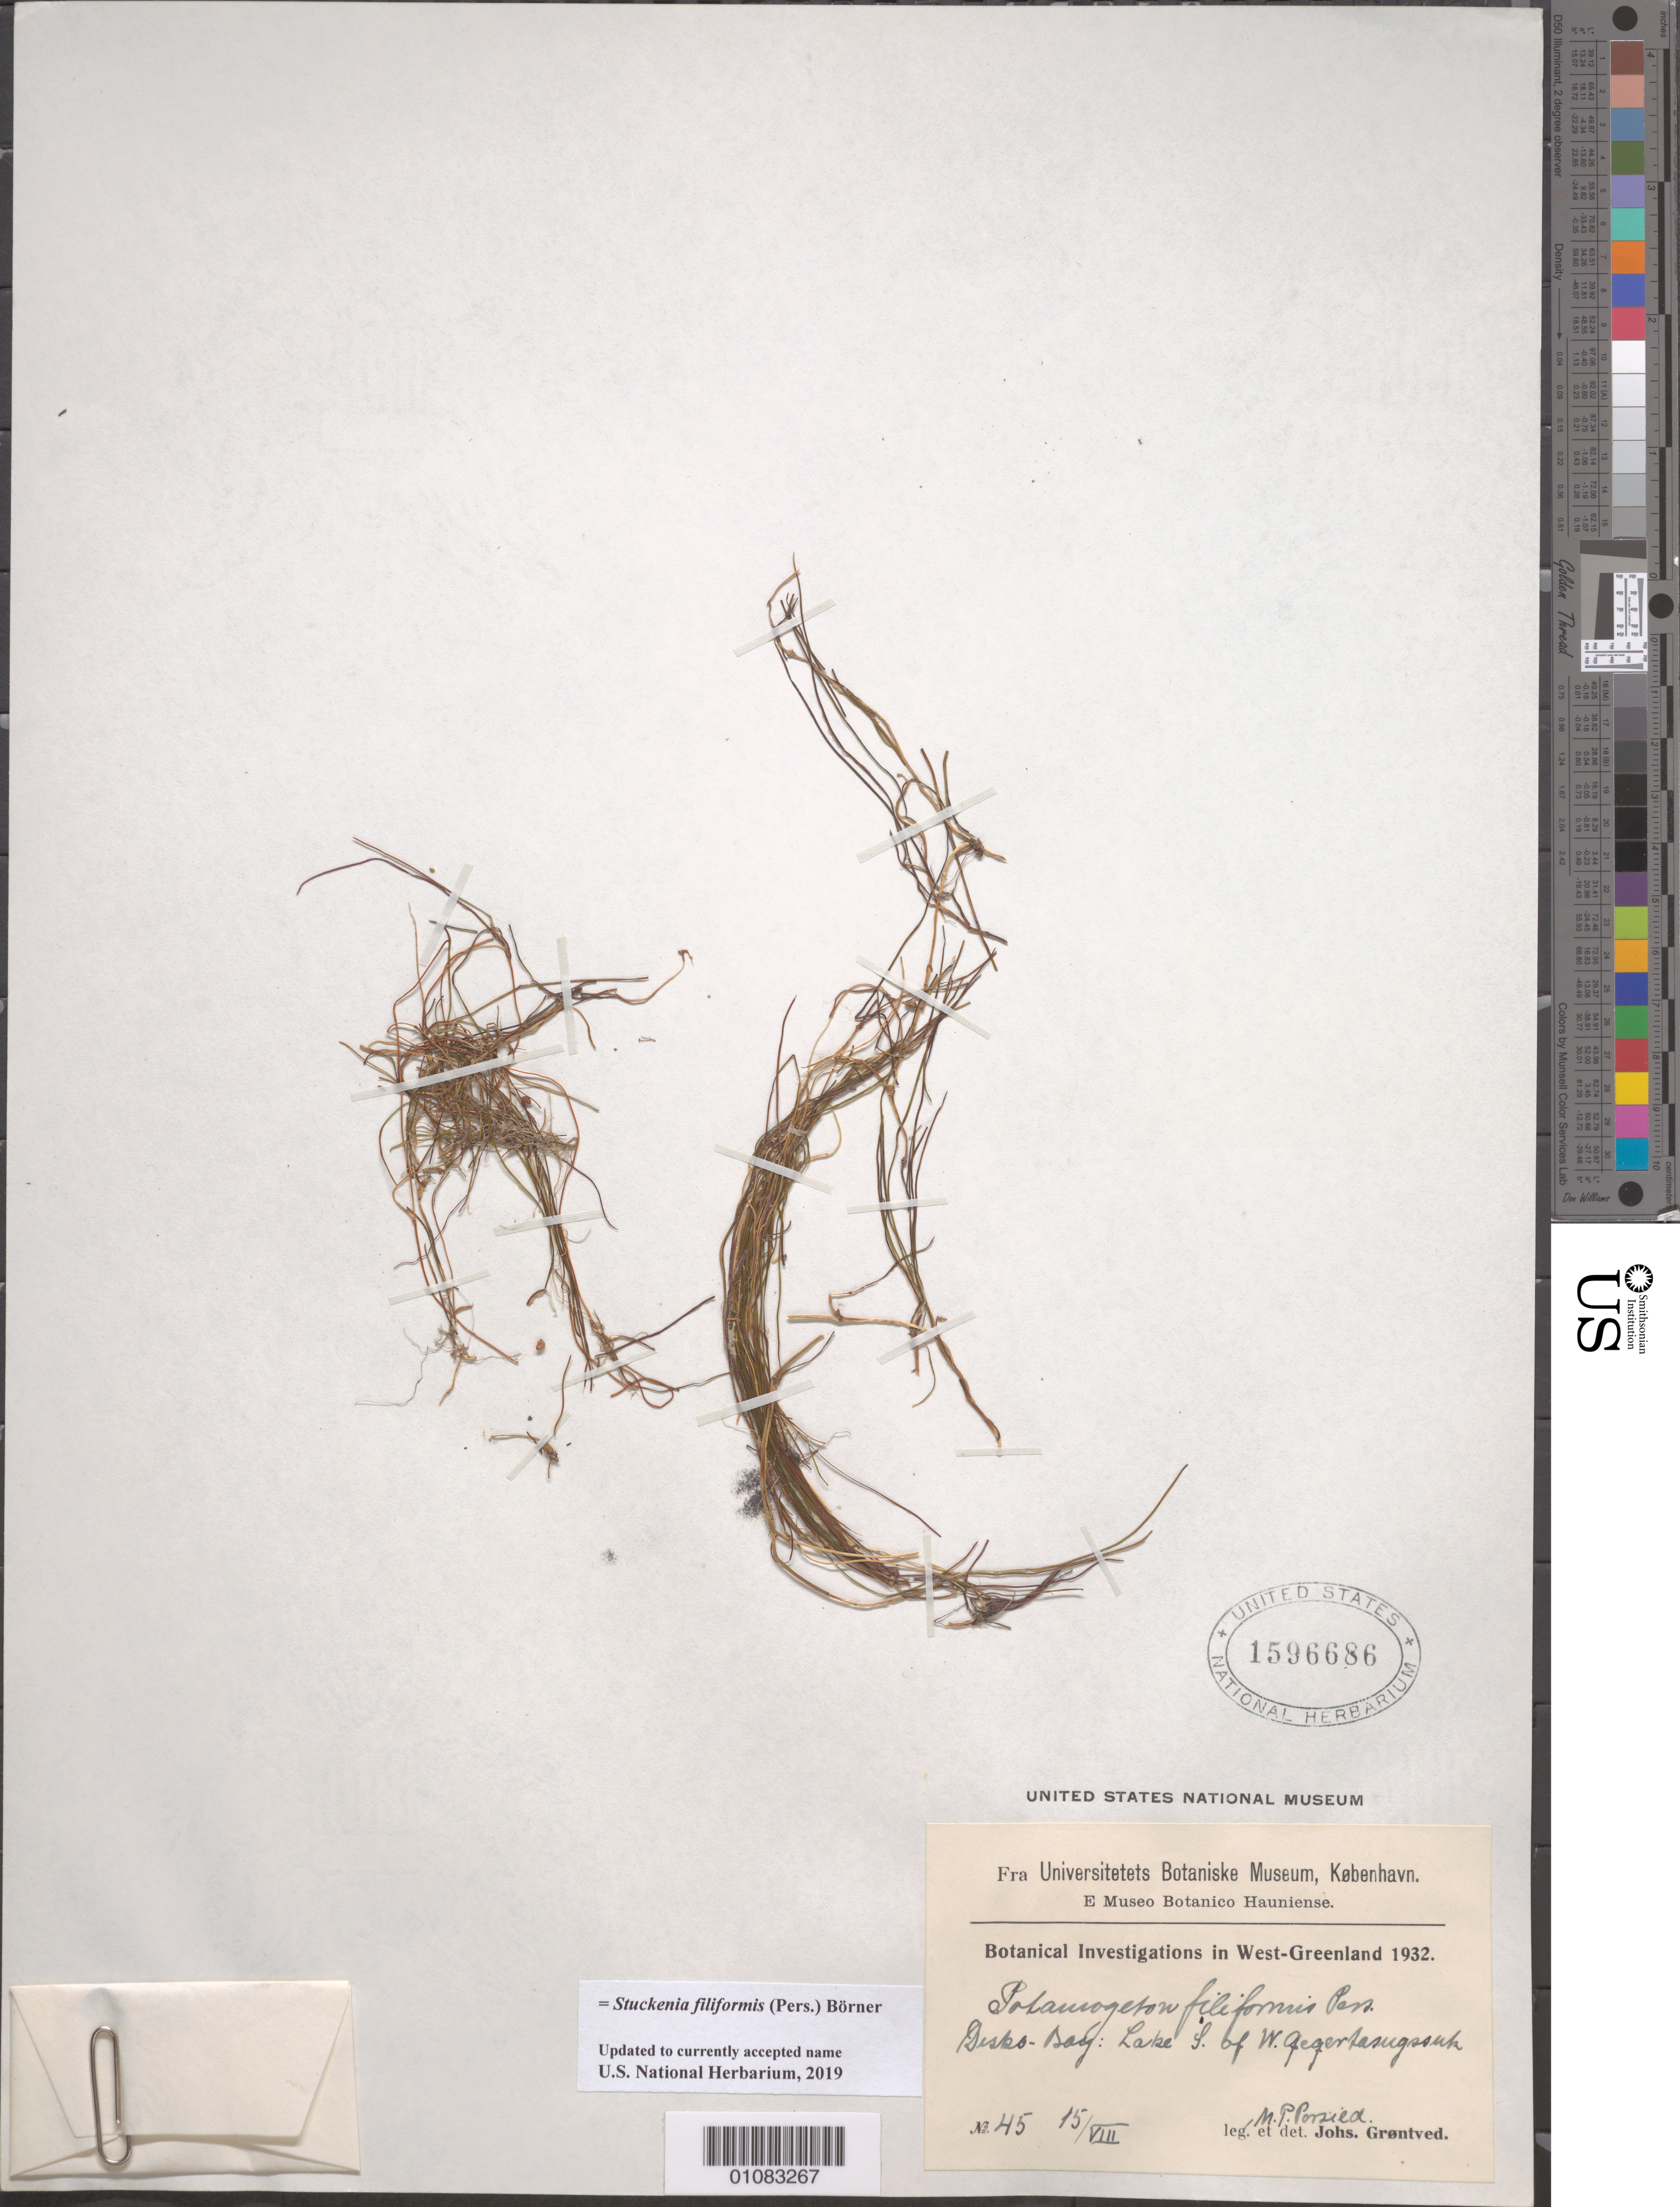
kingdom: Plantae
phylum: Tracheophyta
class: Liliopsida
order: Alismatales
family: Potamogetonaceae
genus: Stuckenia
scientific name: Stuckenia filiformis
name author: (Pers.) Börner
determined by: Strong, Mark T., (BOT), Smithsonian Institution - National Museum of Natural History (UNITED STATES)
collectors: M. P. Porsild & J. Grøntved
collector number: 45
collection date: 1932-08-15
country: Greenland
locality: West Greenland, West Qeqertasussuk, Lake L., Disko Bay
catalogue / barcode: US 1596686